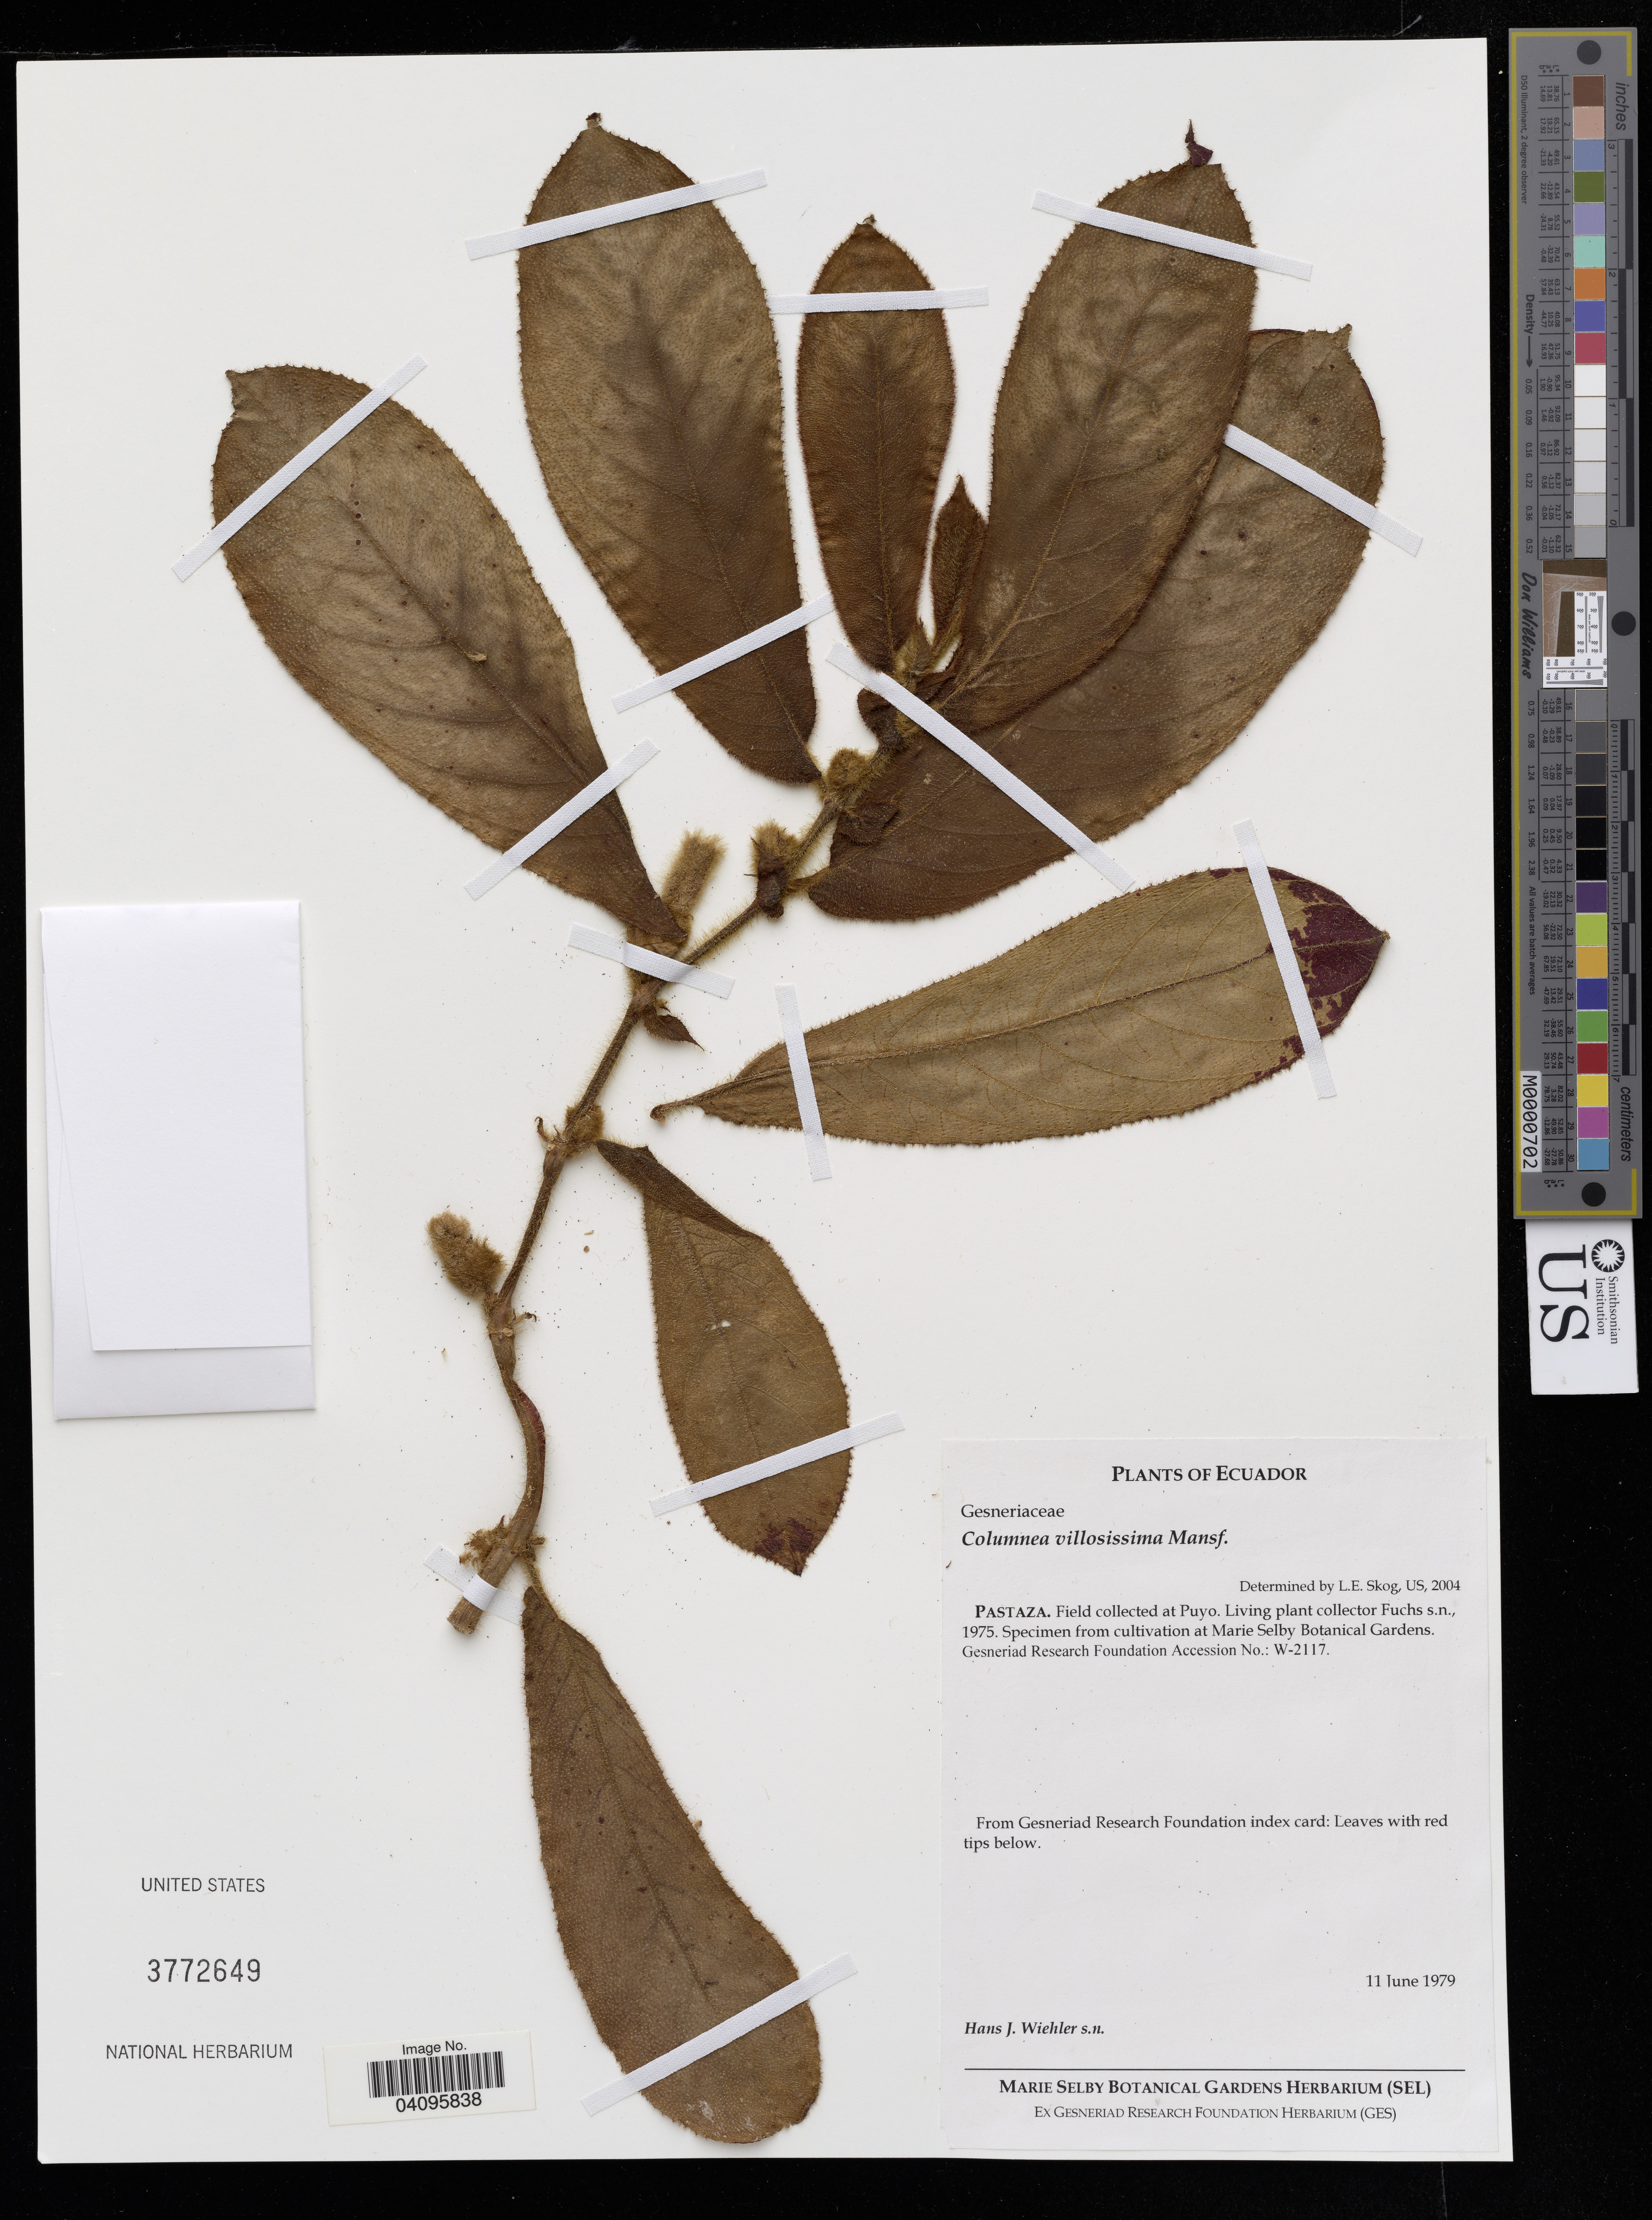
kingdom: Plantae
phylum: Tracheophyta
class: Magnoliopsida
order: Lamiales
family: Gesneriaceae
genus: Columnea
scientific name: Columnea villosissima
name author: Mansf.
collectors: H. J. Wiehler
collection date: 1979-06-11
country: Ecuador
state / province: Pastaza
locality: Field collected at Puyo.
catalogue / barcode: US 3772649